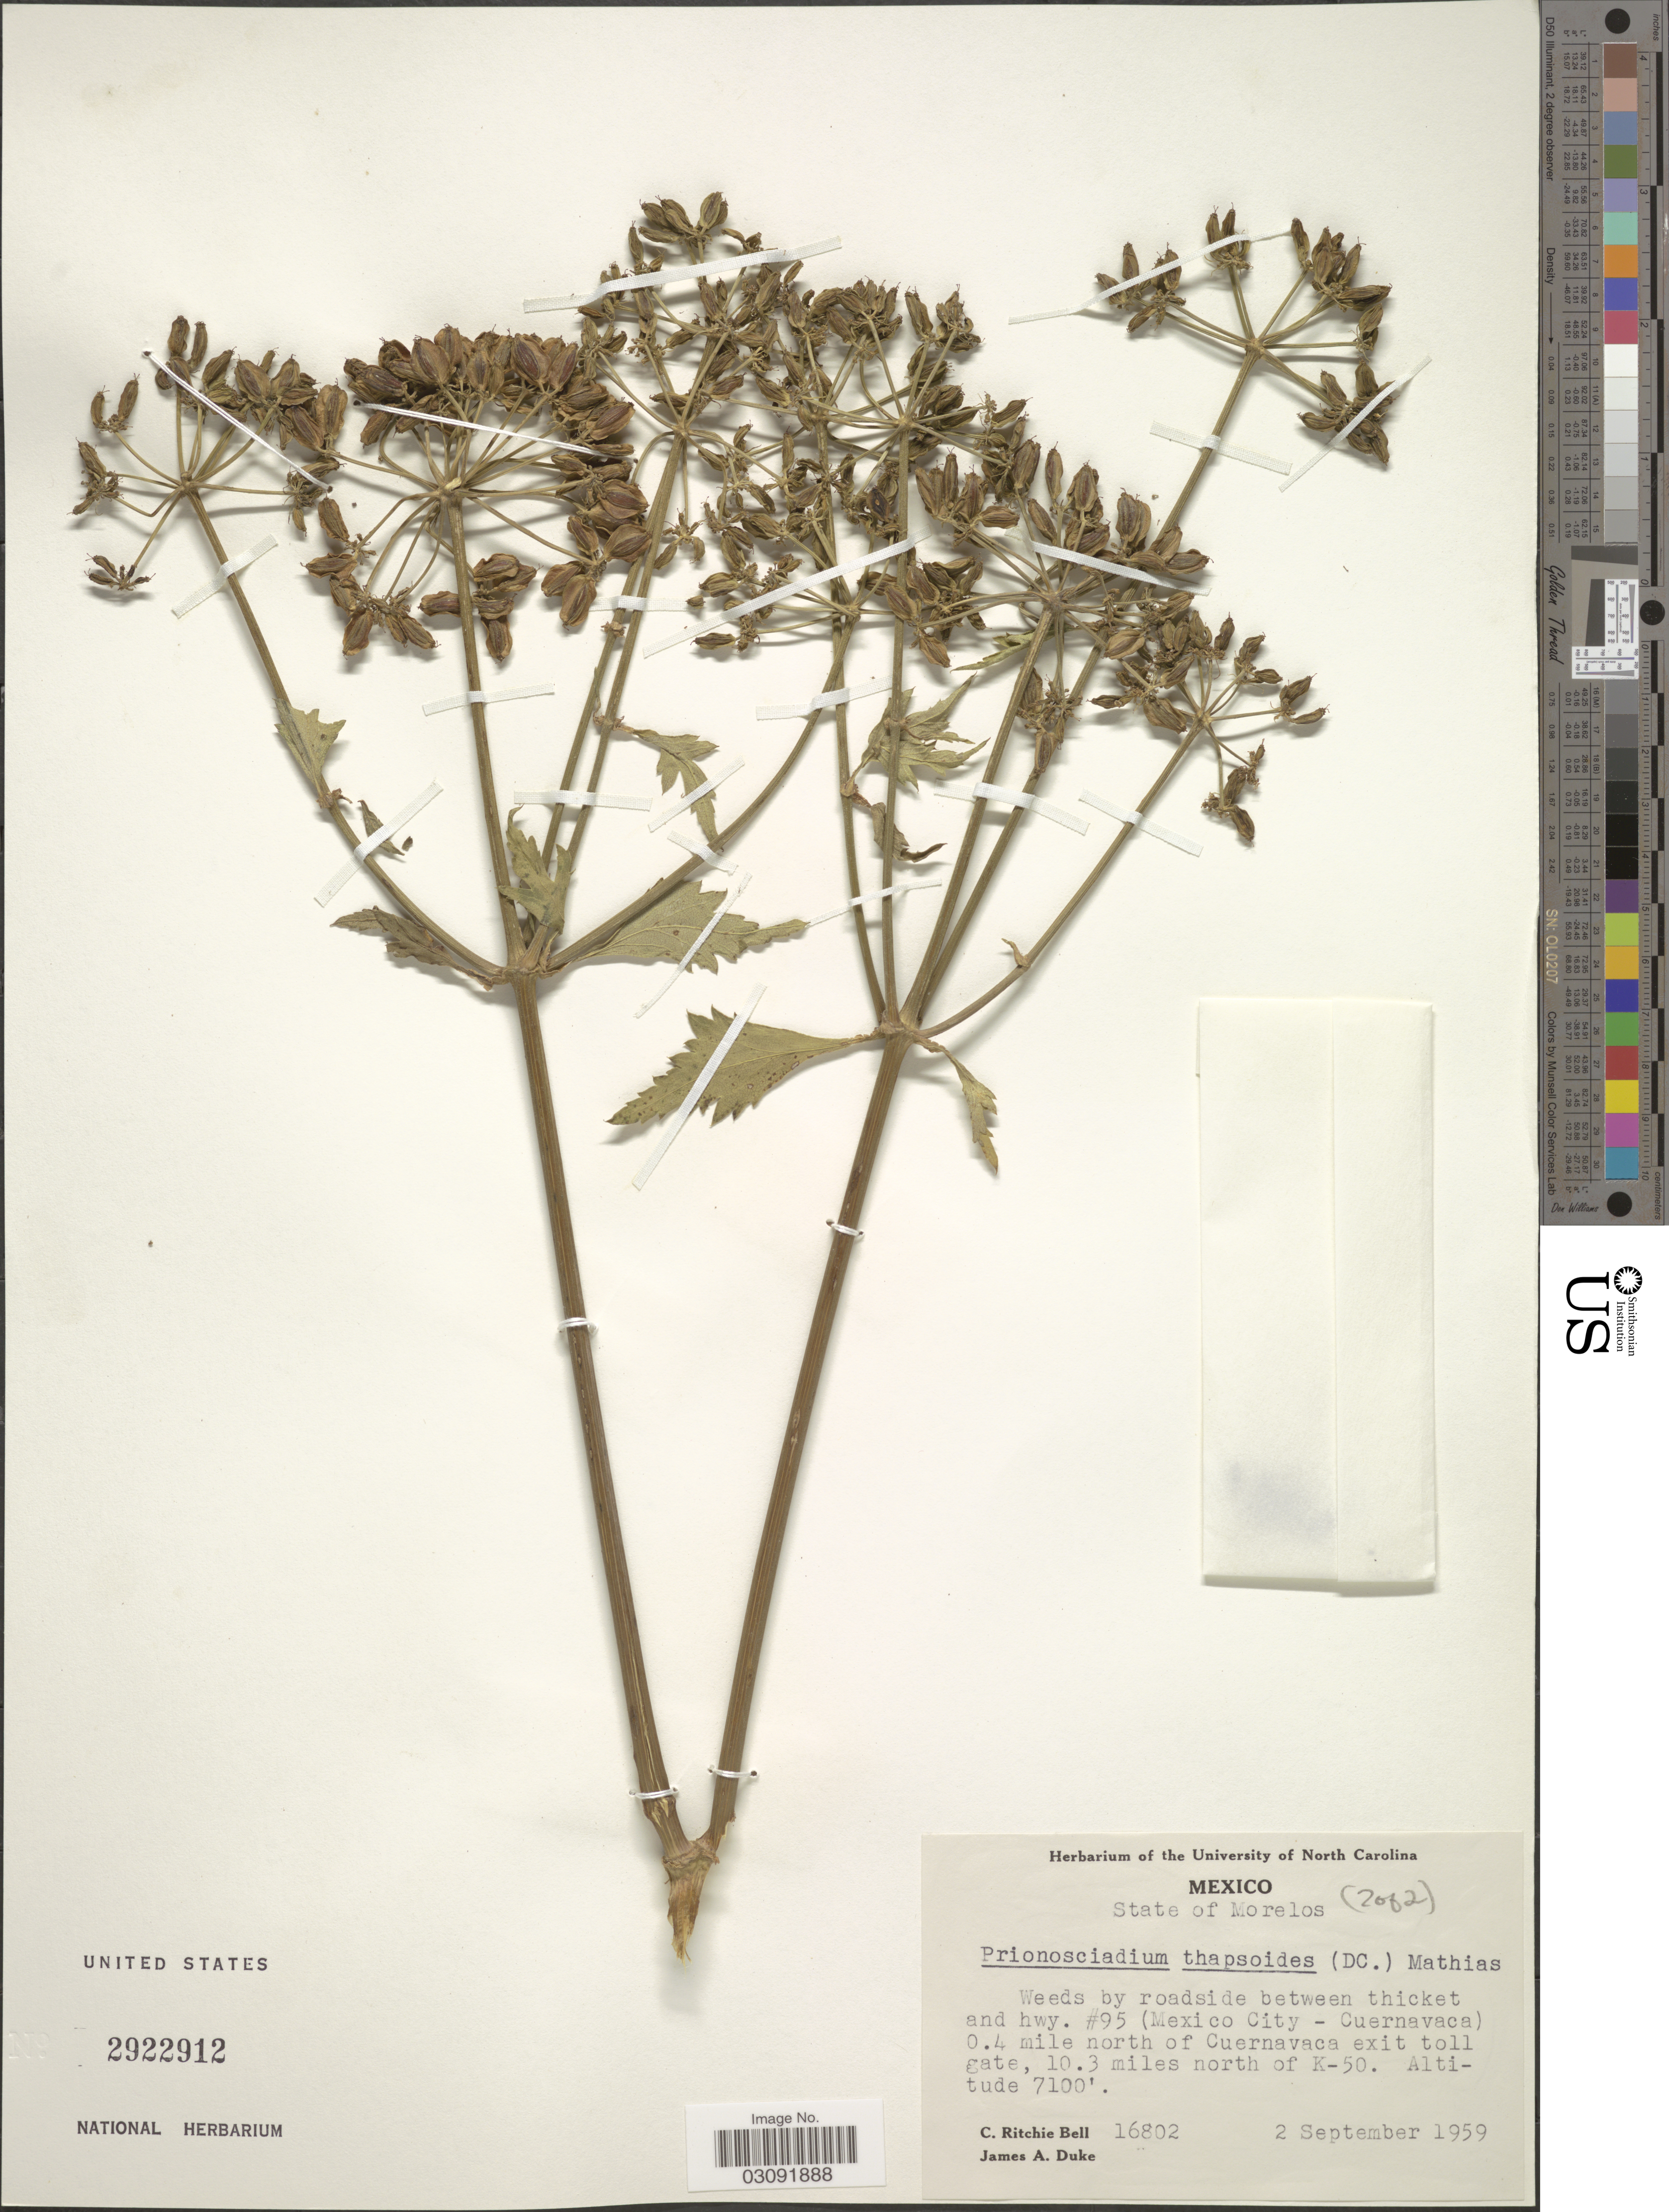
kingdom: Plantae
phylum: Tracheophyta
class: Magnoliopsida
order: Apiales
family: Apiaceae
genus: Prionosciadium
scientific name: Prionosciadium thapsoides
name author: (DC.)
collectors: C. R. Bell & J. A. Duke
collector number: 16802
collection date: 1959-09-02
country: Mexico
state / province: Morelos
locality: Weeds by roadside between thicket and hwy. #95 (Mexico City - Cuernavaca) 0.4 mile north of Cuernavaca exit toll gate, 10.3 miles north of K-50.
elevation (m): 2164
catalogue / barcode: US 2922912